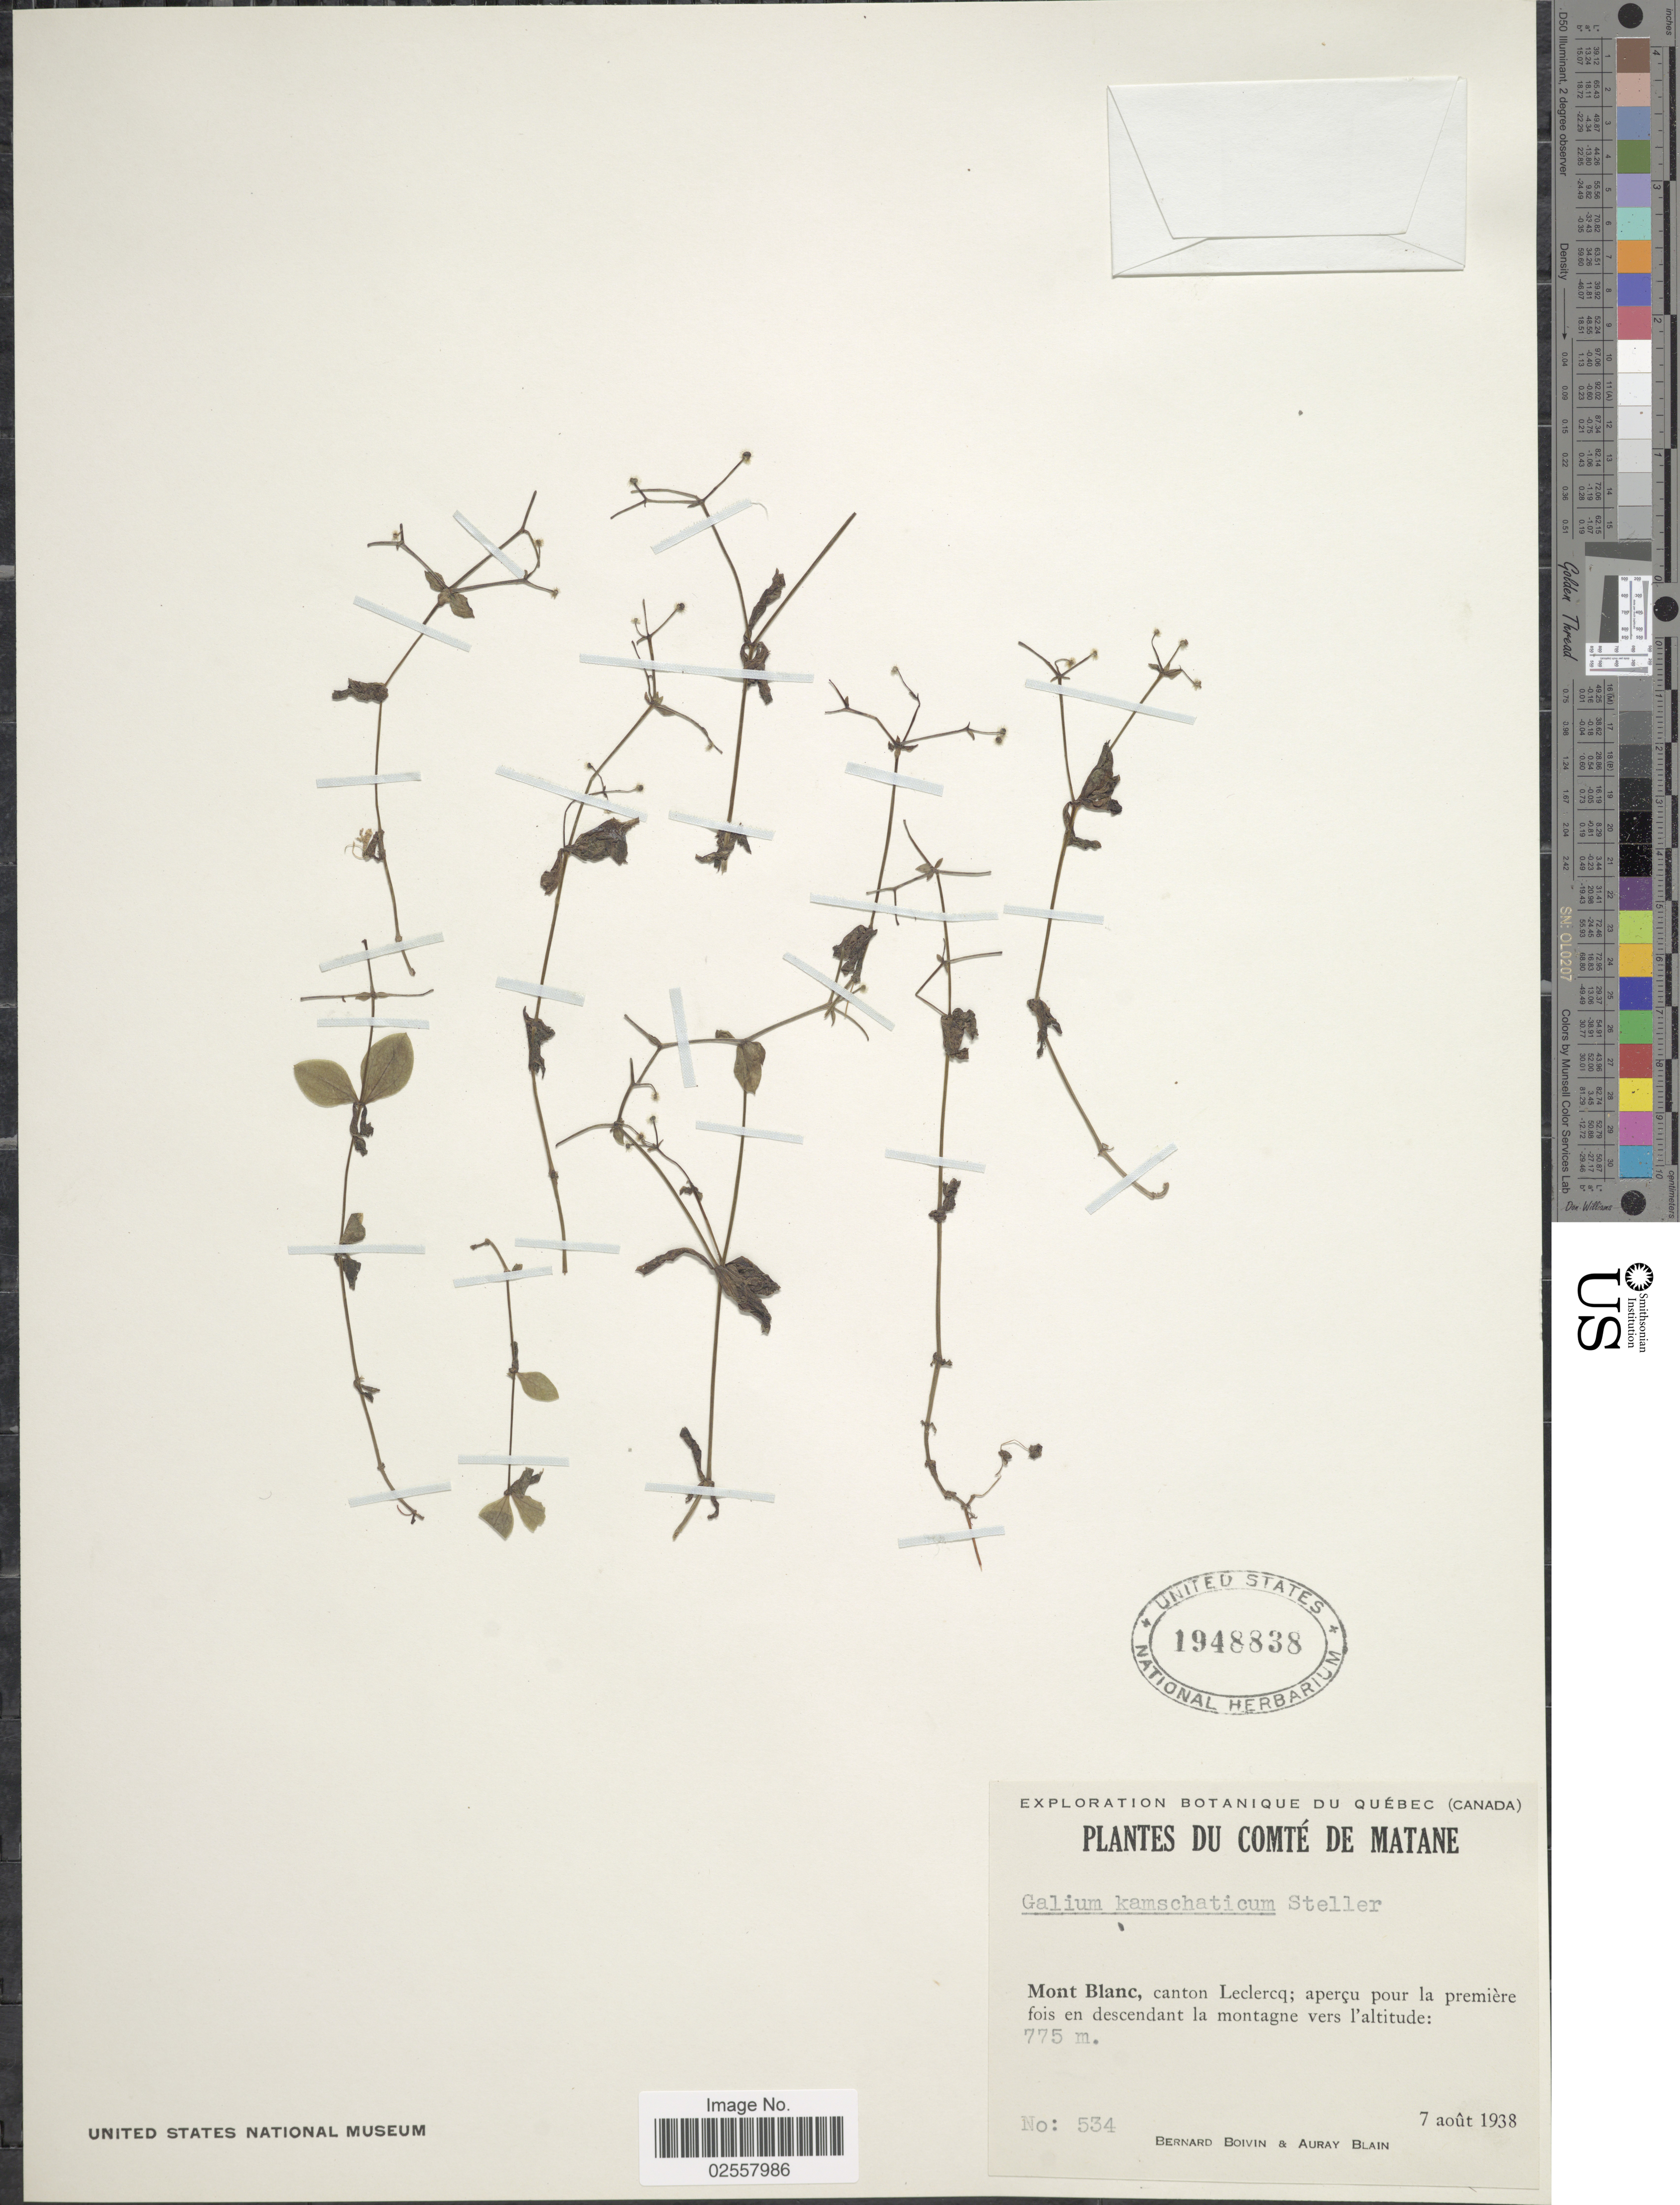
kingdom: Plantae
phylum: Tracheophyta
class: Magnoliopsida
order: Gentianales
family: Rubiaceae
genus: Galium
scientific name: Galium kamtschaticum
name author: Steller ex Schult. & Schult. f.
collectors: J. R. B. Boivin & A. Blain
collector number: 534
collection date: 1938-08-07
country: Canada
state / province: Quebec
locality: Du Comte de Matane, Mont Blanc, canton Leclercq; apercu pour la premiere fois en descendant la montagne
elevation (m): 775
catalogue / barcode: US 1948838